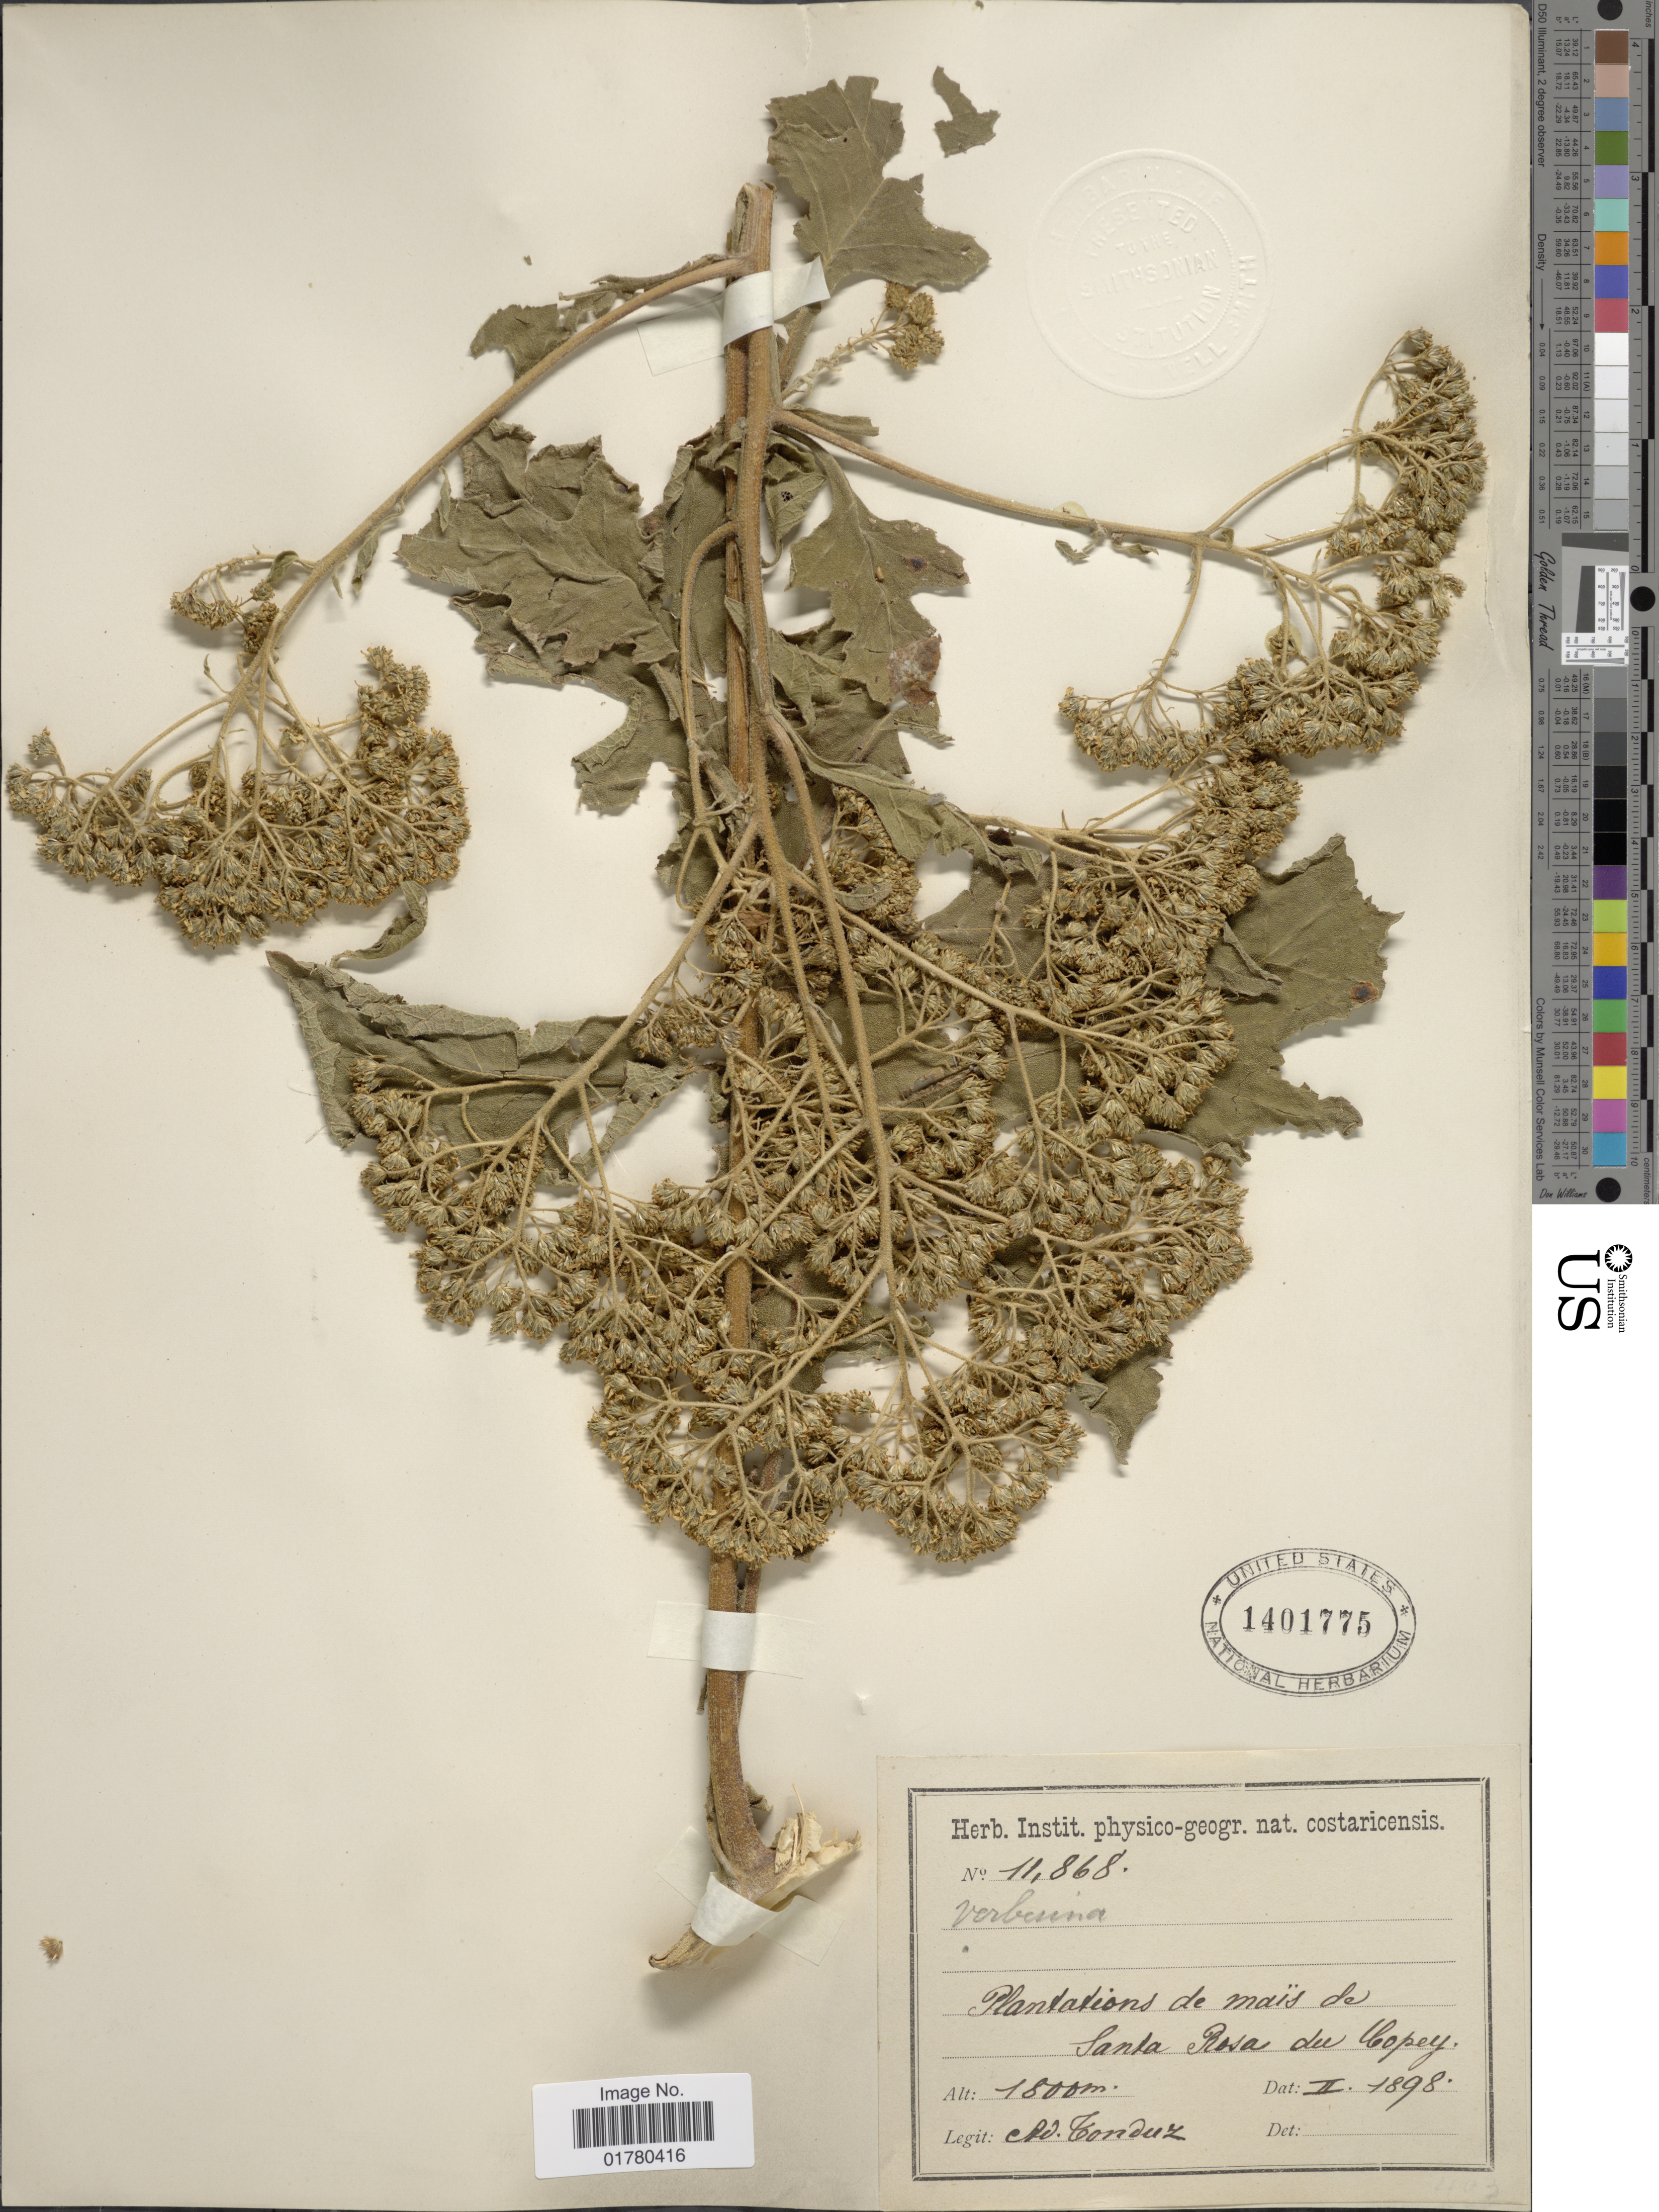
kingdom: Plantae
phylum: Tracheophyta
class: Magnoliopsida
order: Asterales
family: Asteraceae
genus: Verbesina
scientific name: Verbesina sp.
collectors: A. Tonduz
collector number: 11868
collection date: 1898-02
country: Costa Rica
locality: Plantations de maïs de Santa Rosa de Copey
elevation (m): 1800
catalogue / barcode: US 1401775